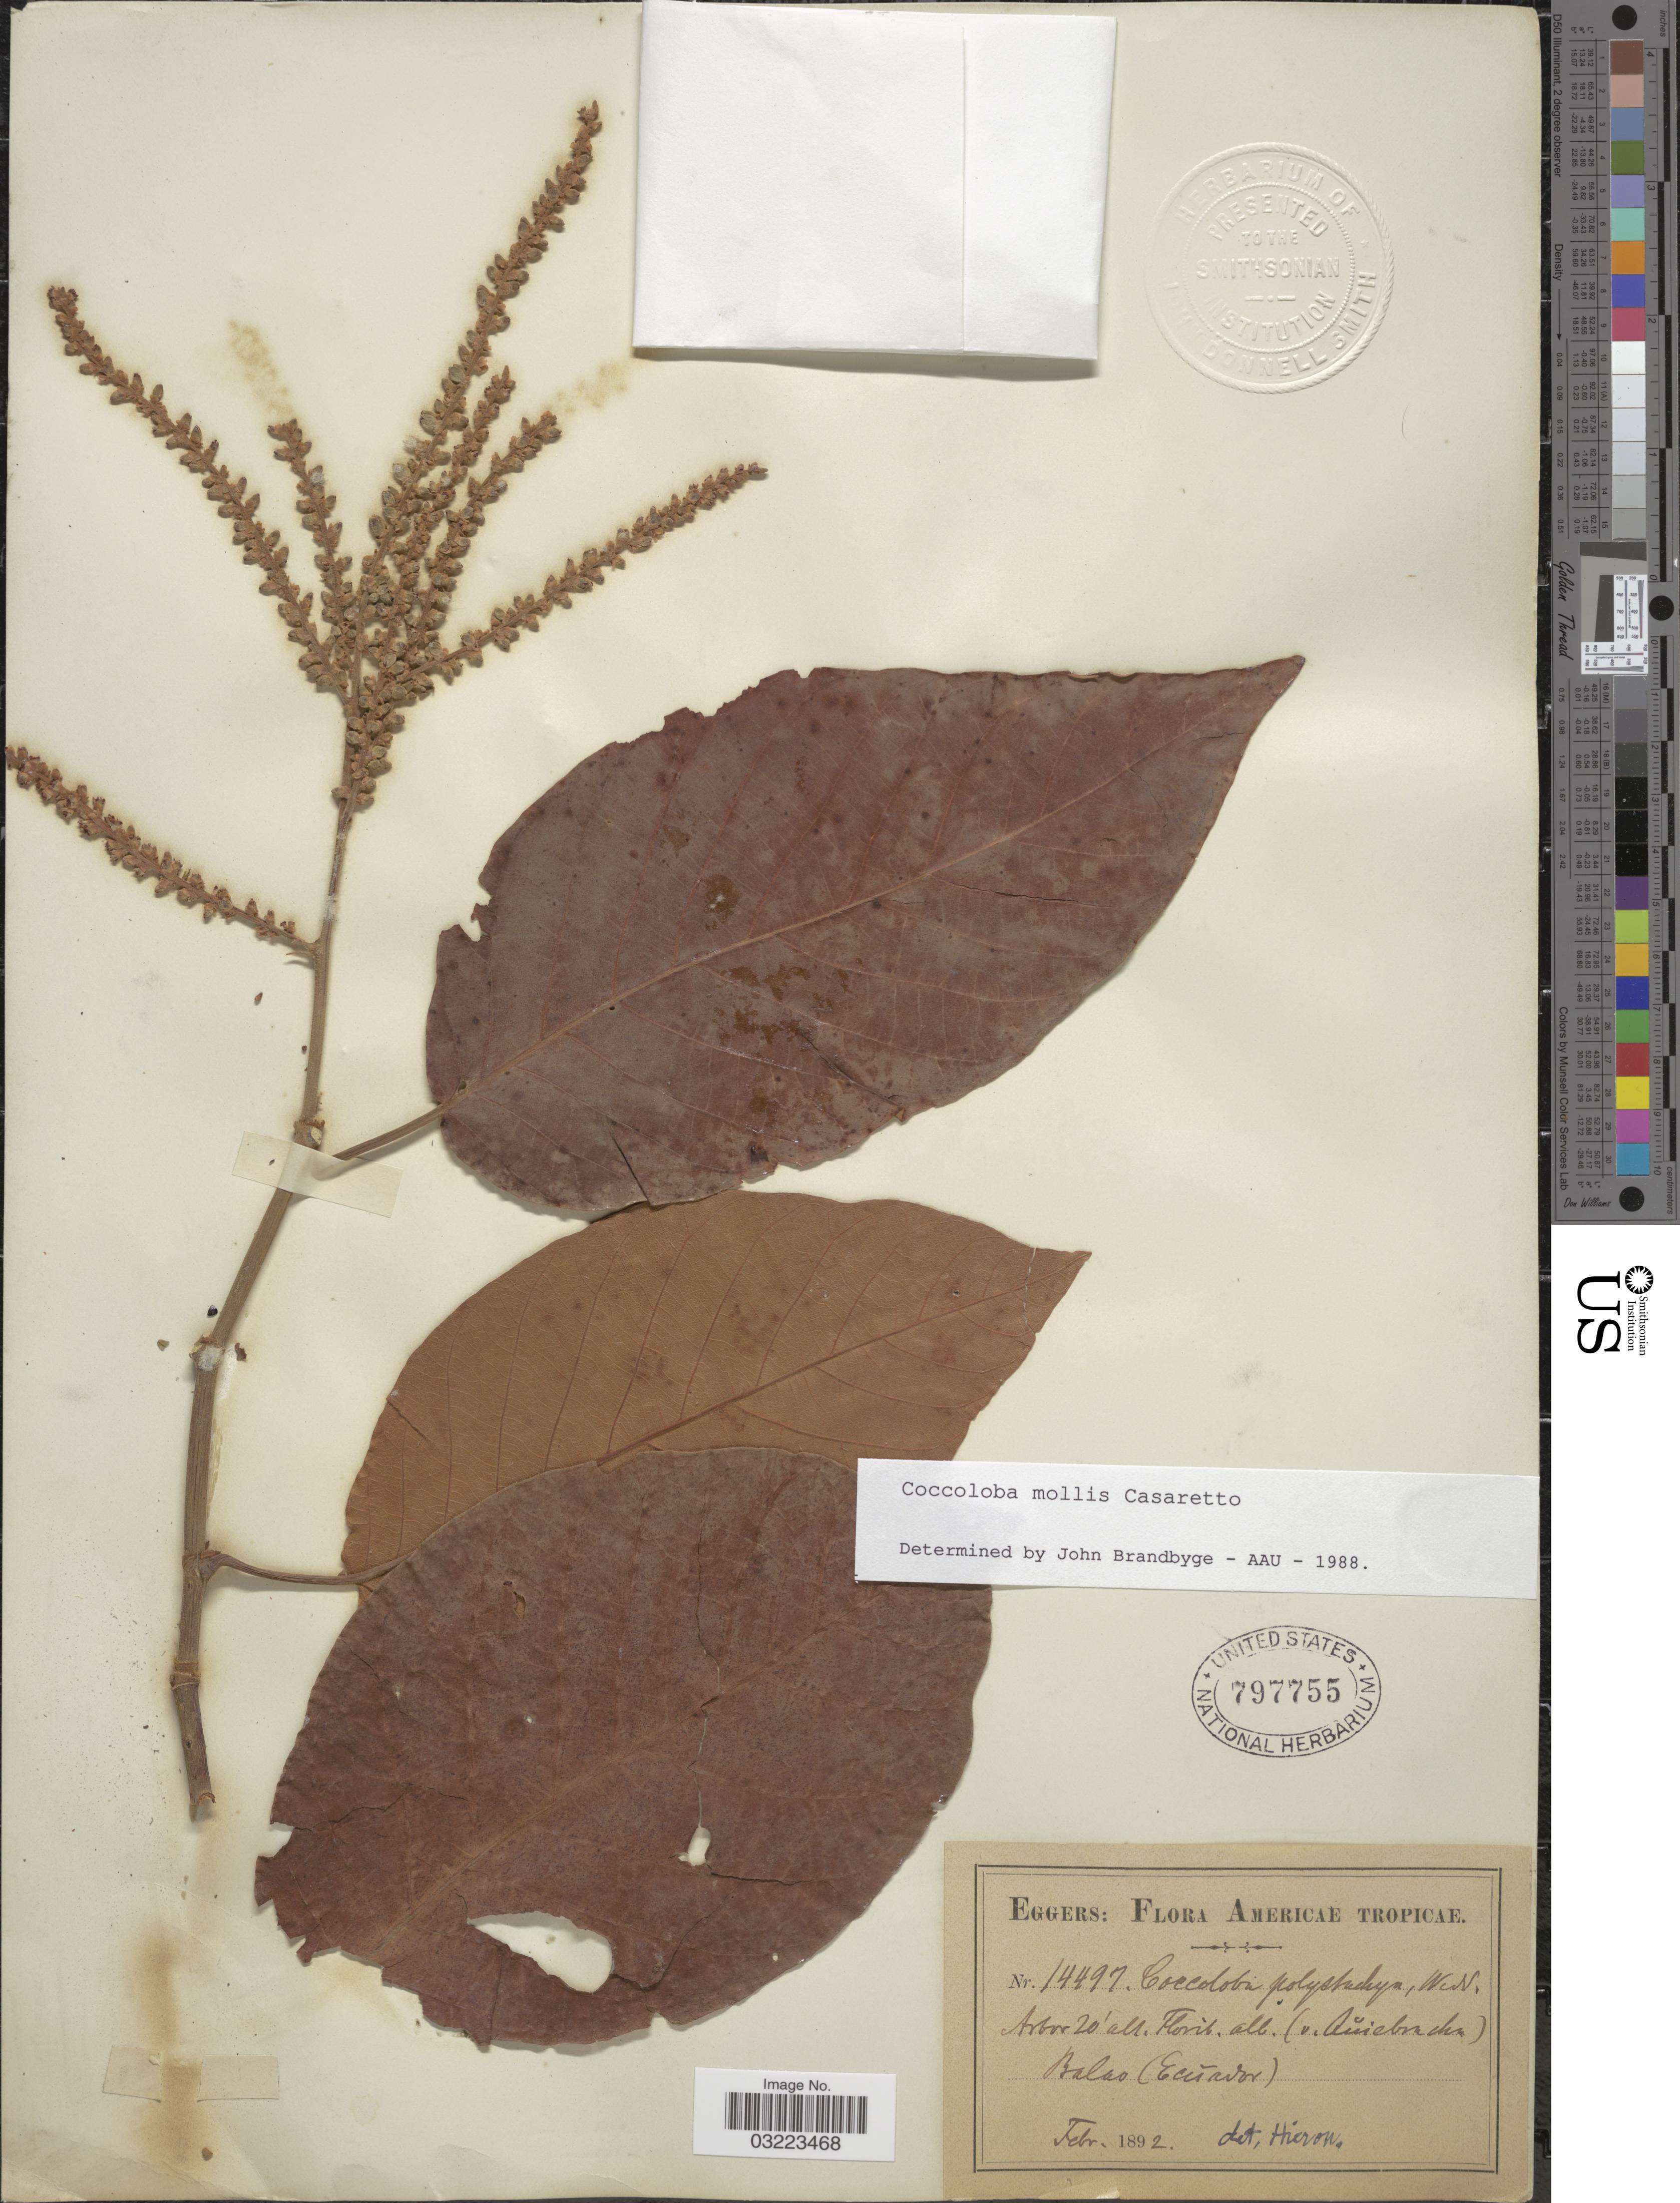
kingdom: Plantae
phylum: Tracheophyta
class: Magnoliopsida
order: Caryophyllales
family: Polygonaceae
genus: Coccoloba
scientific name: Coccoloba mollis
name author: Casar.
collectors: -. Eggers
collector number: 14497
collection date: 1892-02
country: Ecuador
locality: Americae Tropicae, Balao.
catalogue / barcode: US 797755